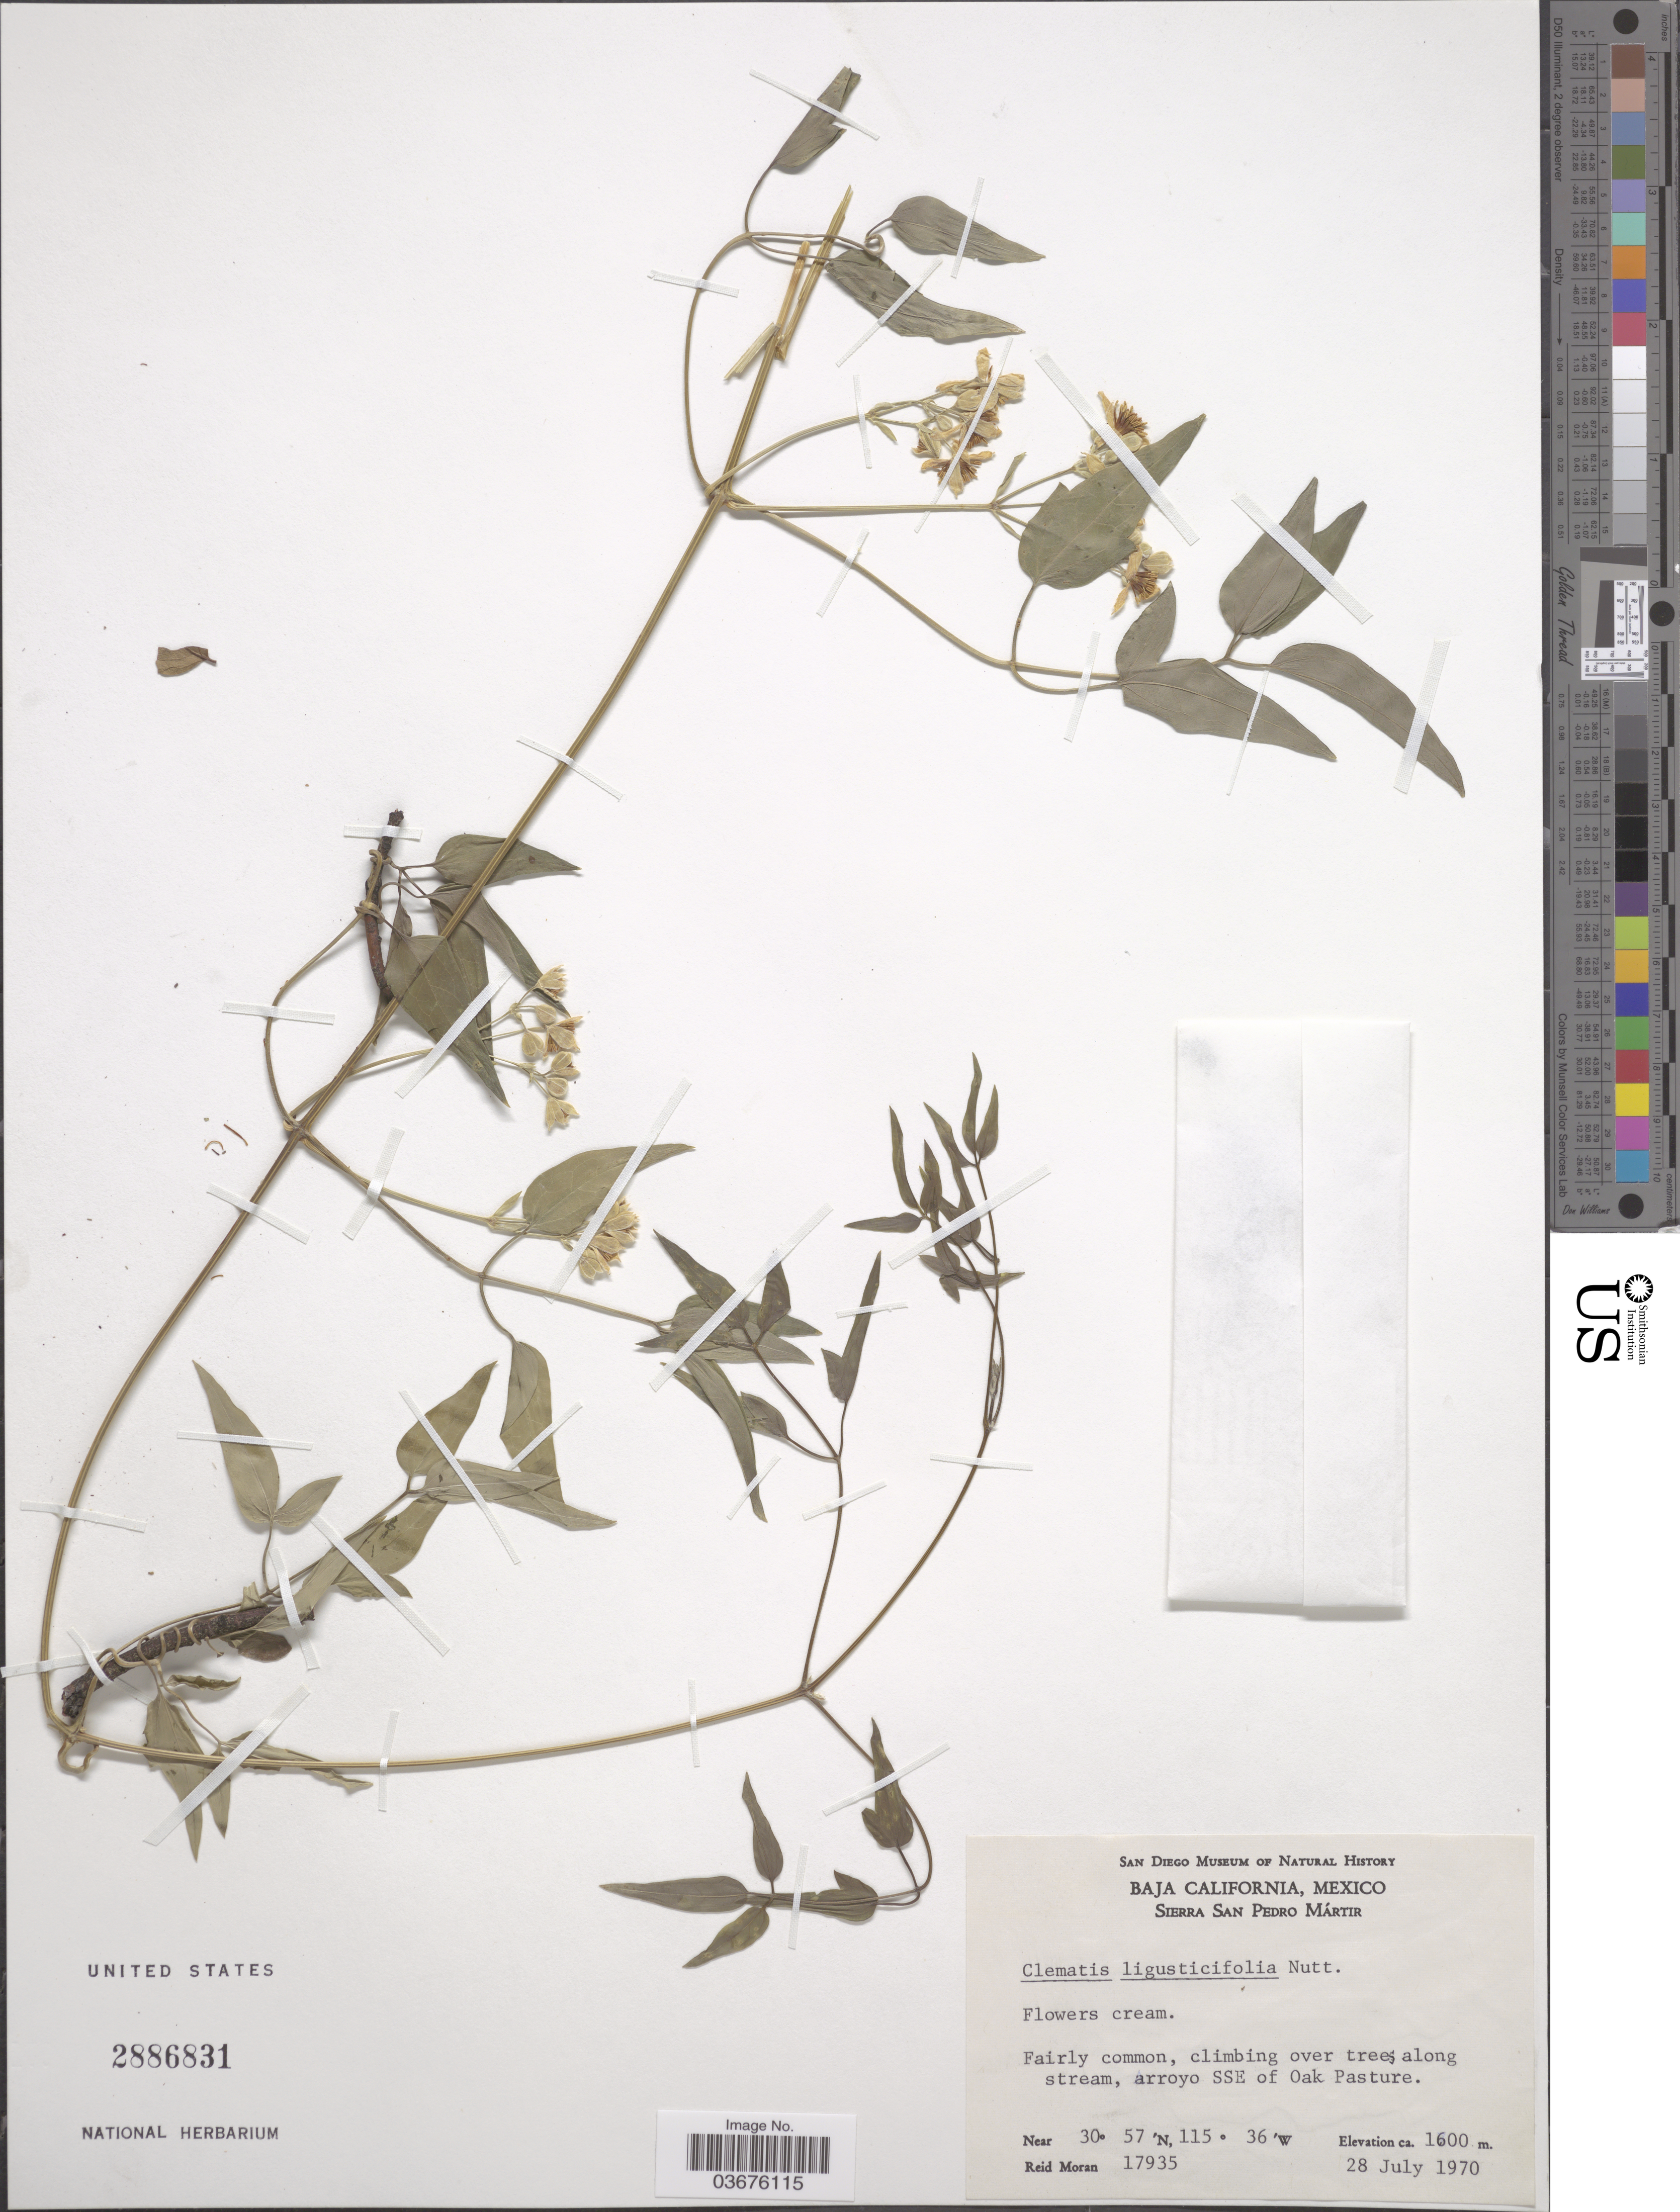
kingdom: Plantae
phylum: Tracheophyta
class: Magnoliopsida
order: Ranunculales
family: Ranunculaceae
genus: Clematis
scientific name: Clematis ligusticifolia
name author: Nutt.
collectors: R. Moran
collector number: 17935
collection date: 1970-07-28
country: Mexico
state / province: Baja California Norte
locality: Sierra San Pedro Mártir. Along stream, arroyo SSE of Oak Pasture.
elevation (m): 1600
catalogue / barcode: US 2886831